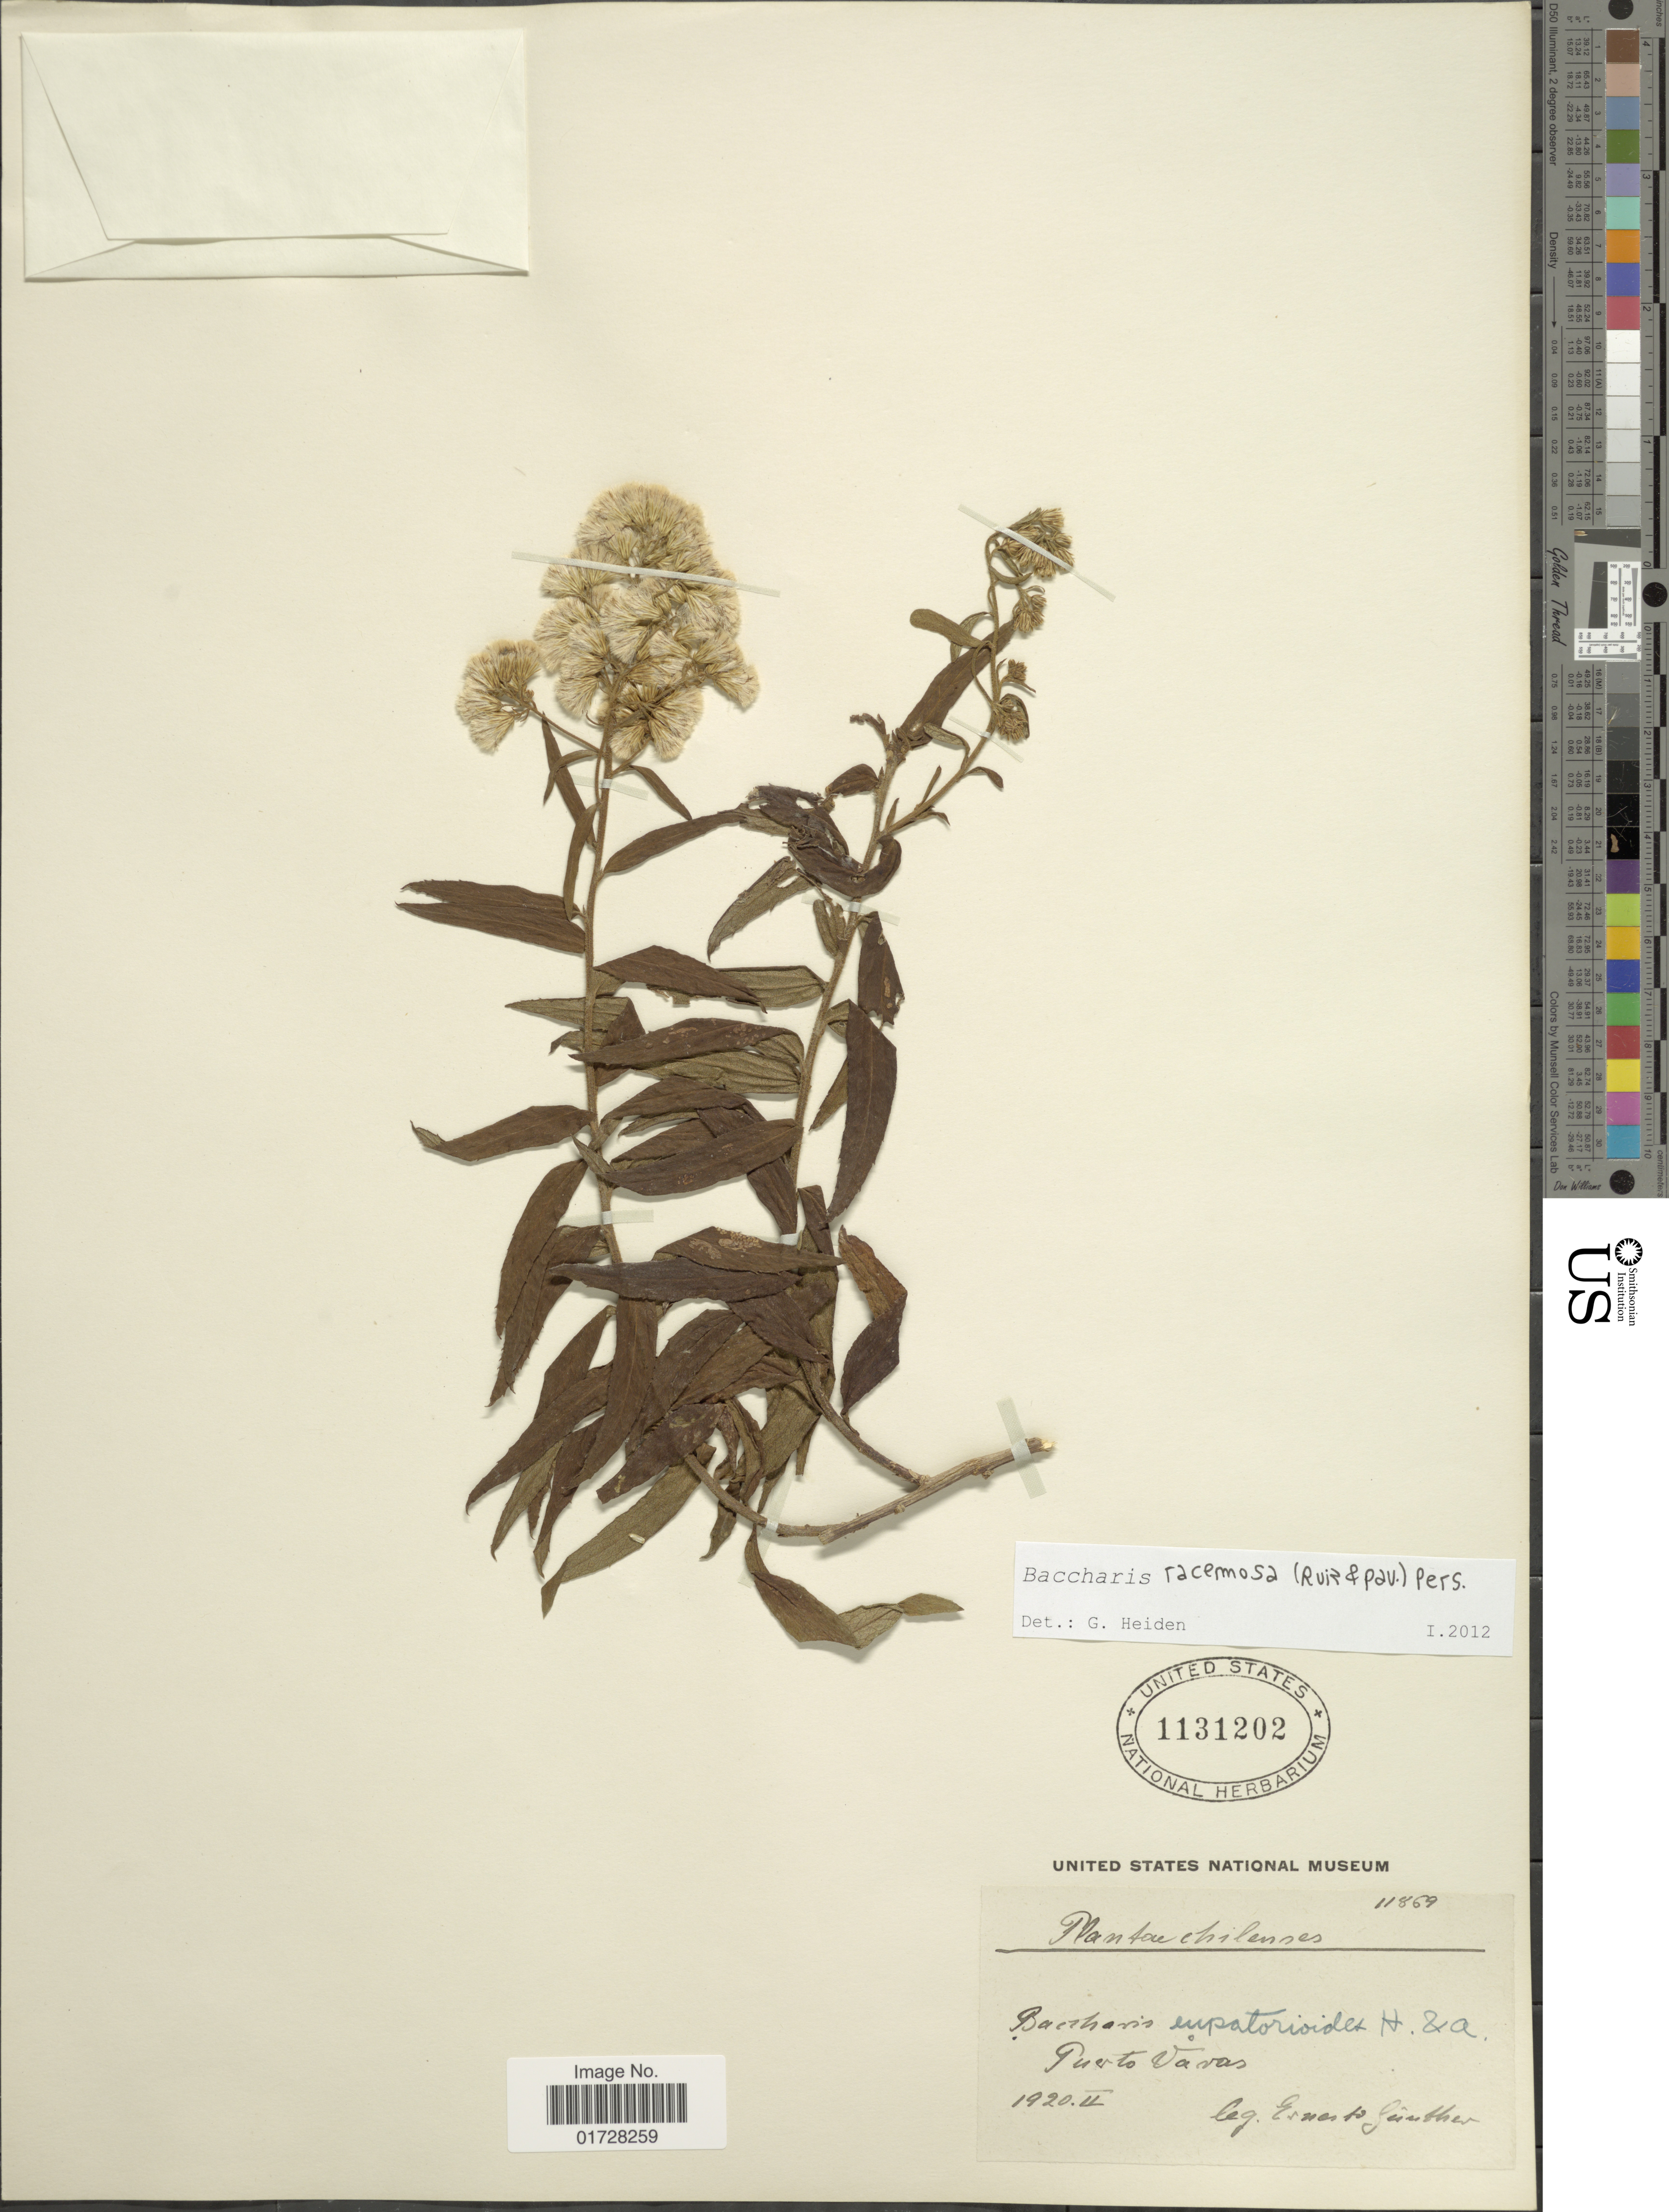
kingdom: Plantae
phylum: Tracheophyta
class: Magnoliopsida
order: Asterales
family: Asteraceae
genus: Baccharis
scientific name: Baccharis racemosa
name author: (Ruiz & Pav.) DC.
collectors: E. Gunther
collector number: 11869*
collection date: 1920-02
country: Chile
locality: Puerto Varas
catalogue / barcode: US 1131202